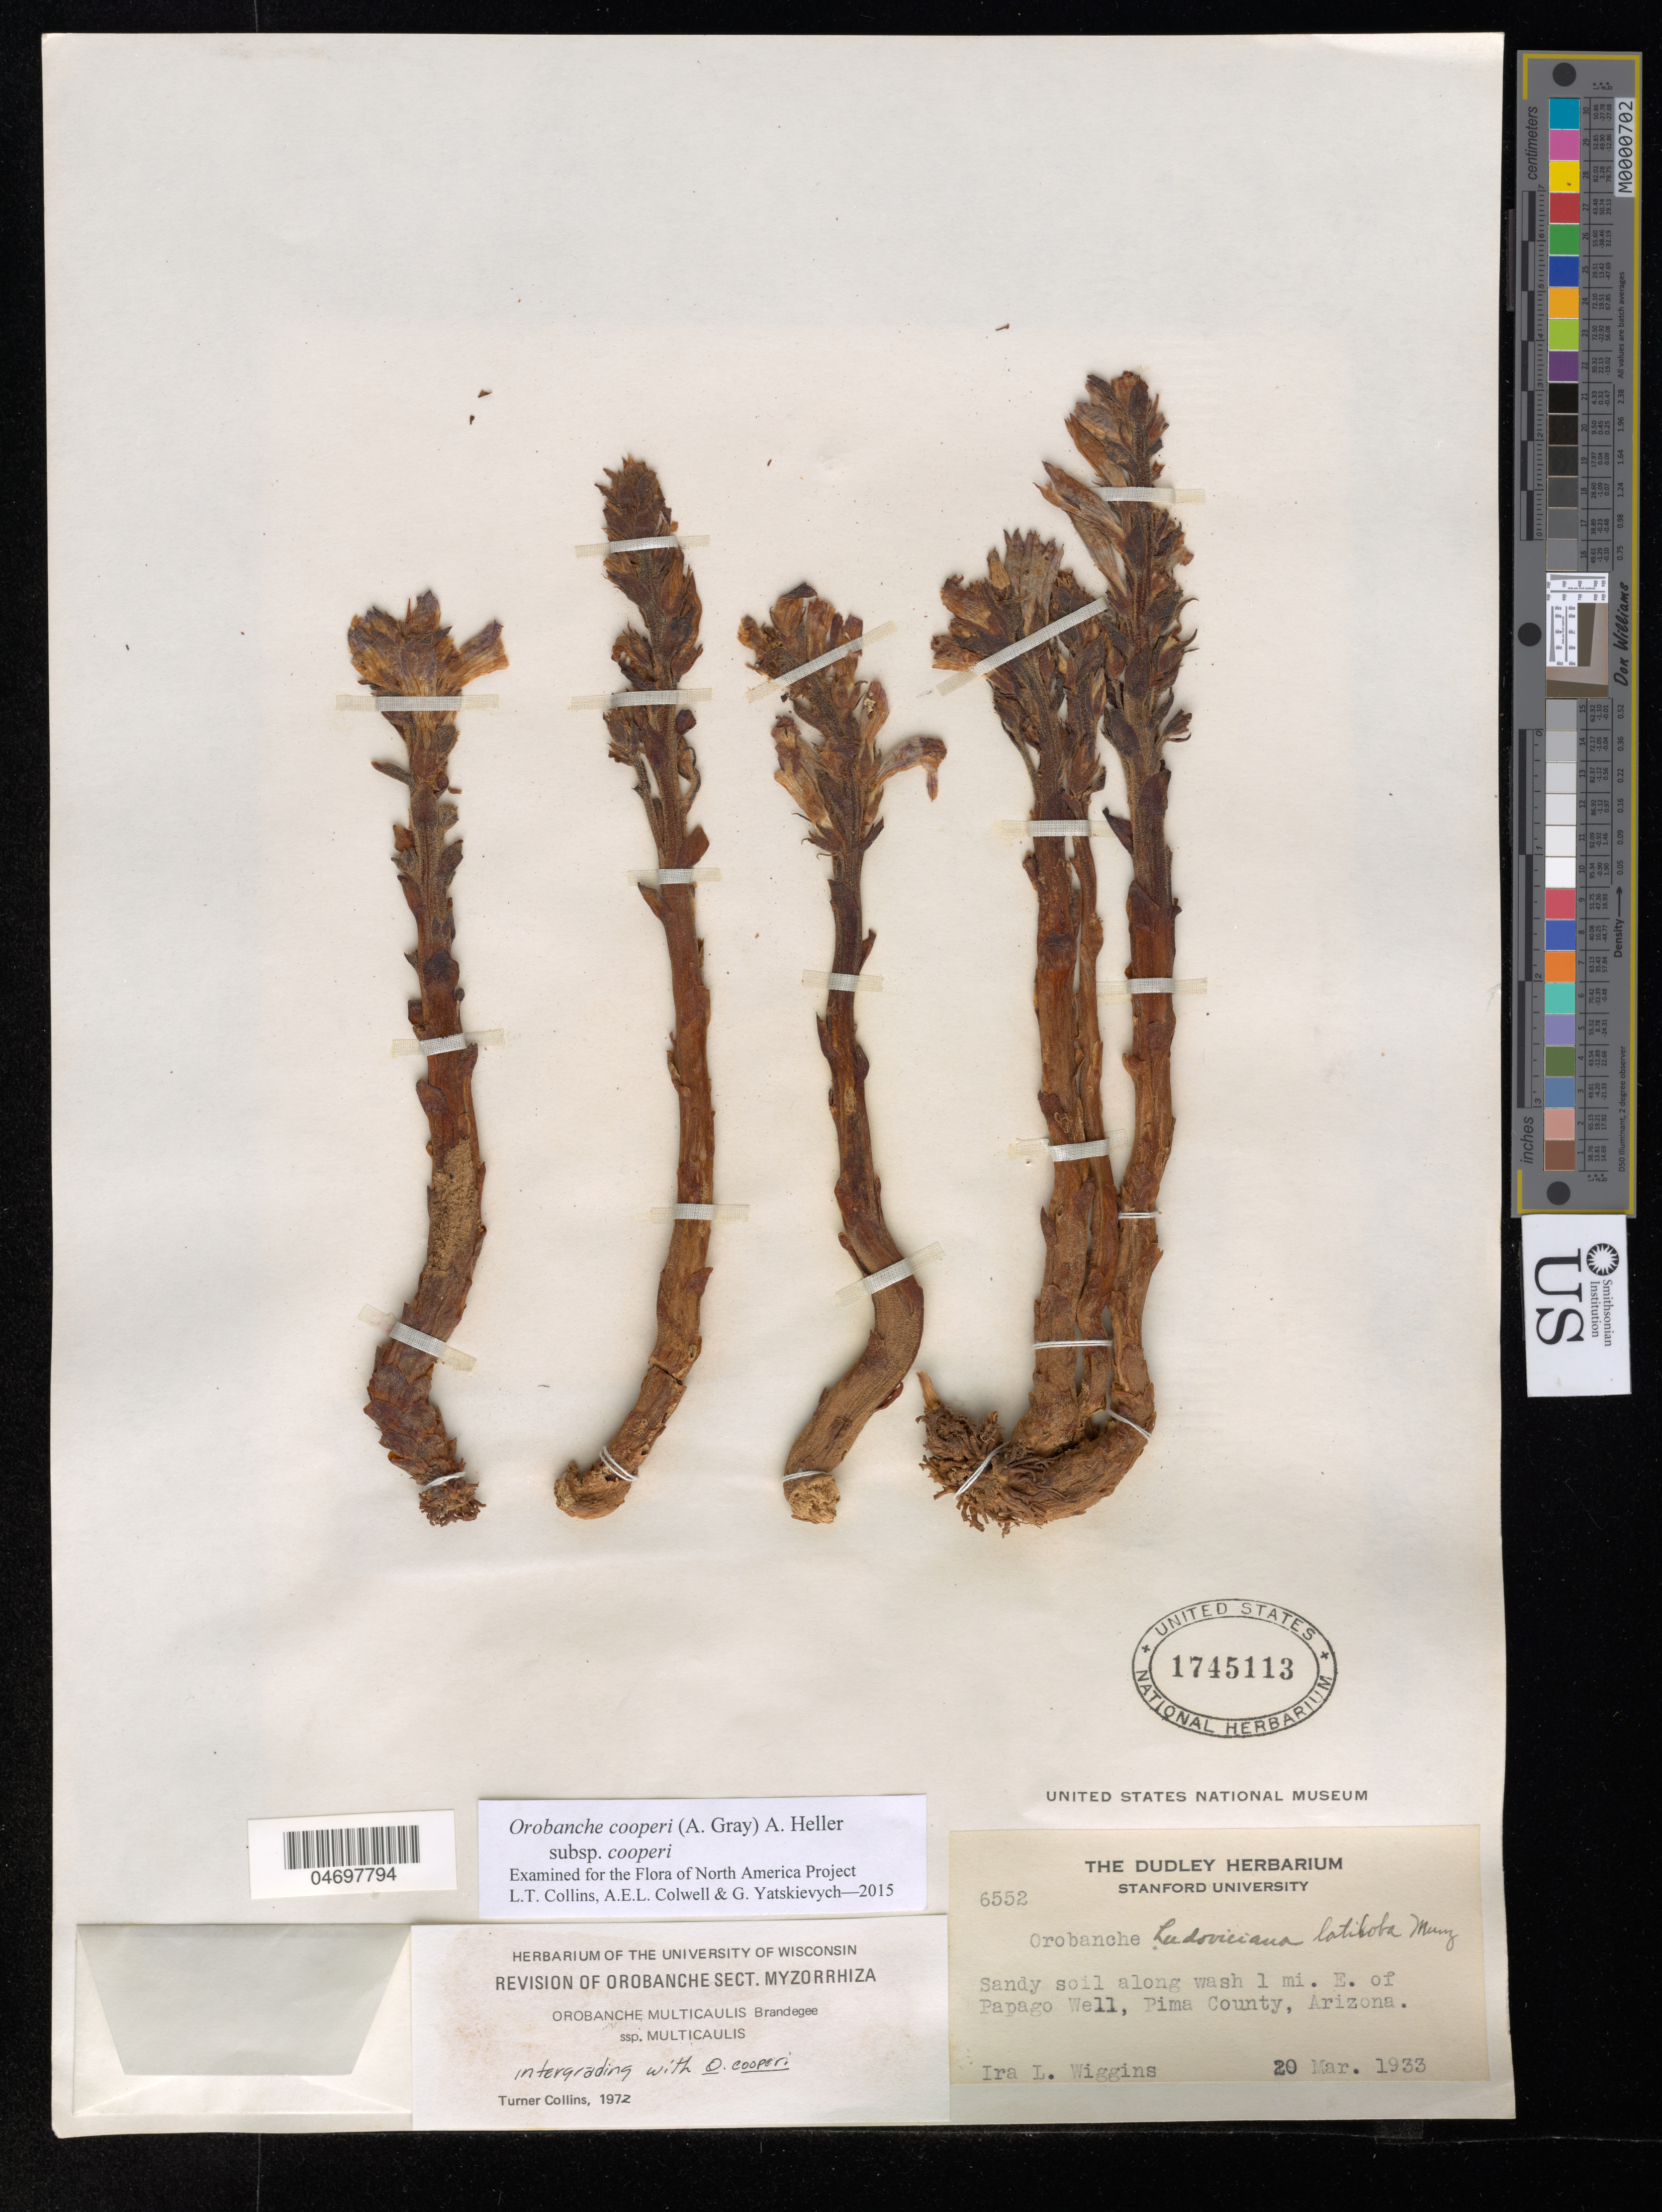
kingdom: Plantae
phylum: Tracheophyta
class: Magnoliopsida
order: Lamiales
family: Orobanchaceae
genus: Orobanche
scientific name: Orobanche cooperi subsp. cooperi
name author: (A. Gray) Heller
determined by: Collins, L. T.; Colwell, A. E.; Yatskievych, G. A.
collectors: I. L. Wiggins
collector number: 6552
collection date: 1933-03-20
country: United States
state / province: Arizona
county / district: Pima Co.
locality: Wash 1 mi E of Papago Well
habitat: Sandy soil along wash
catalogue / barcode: US 1745113